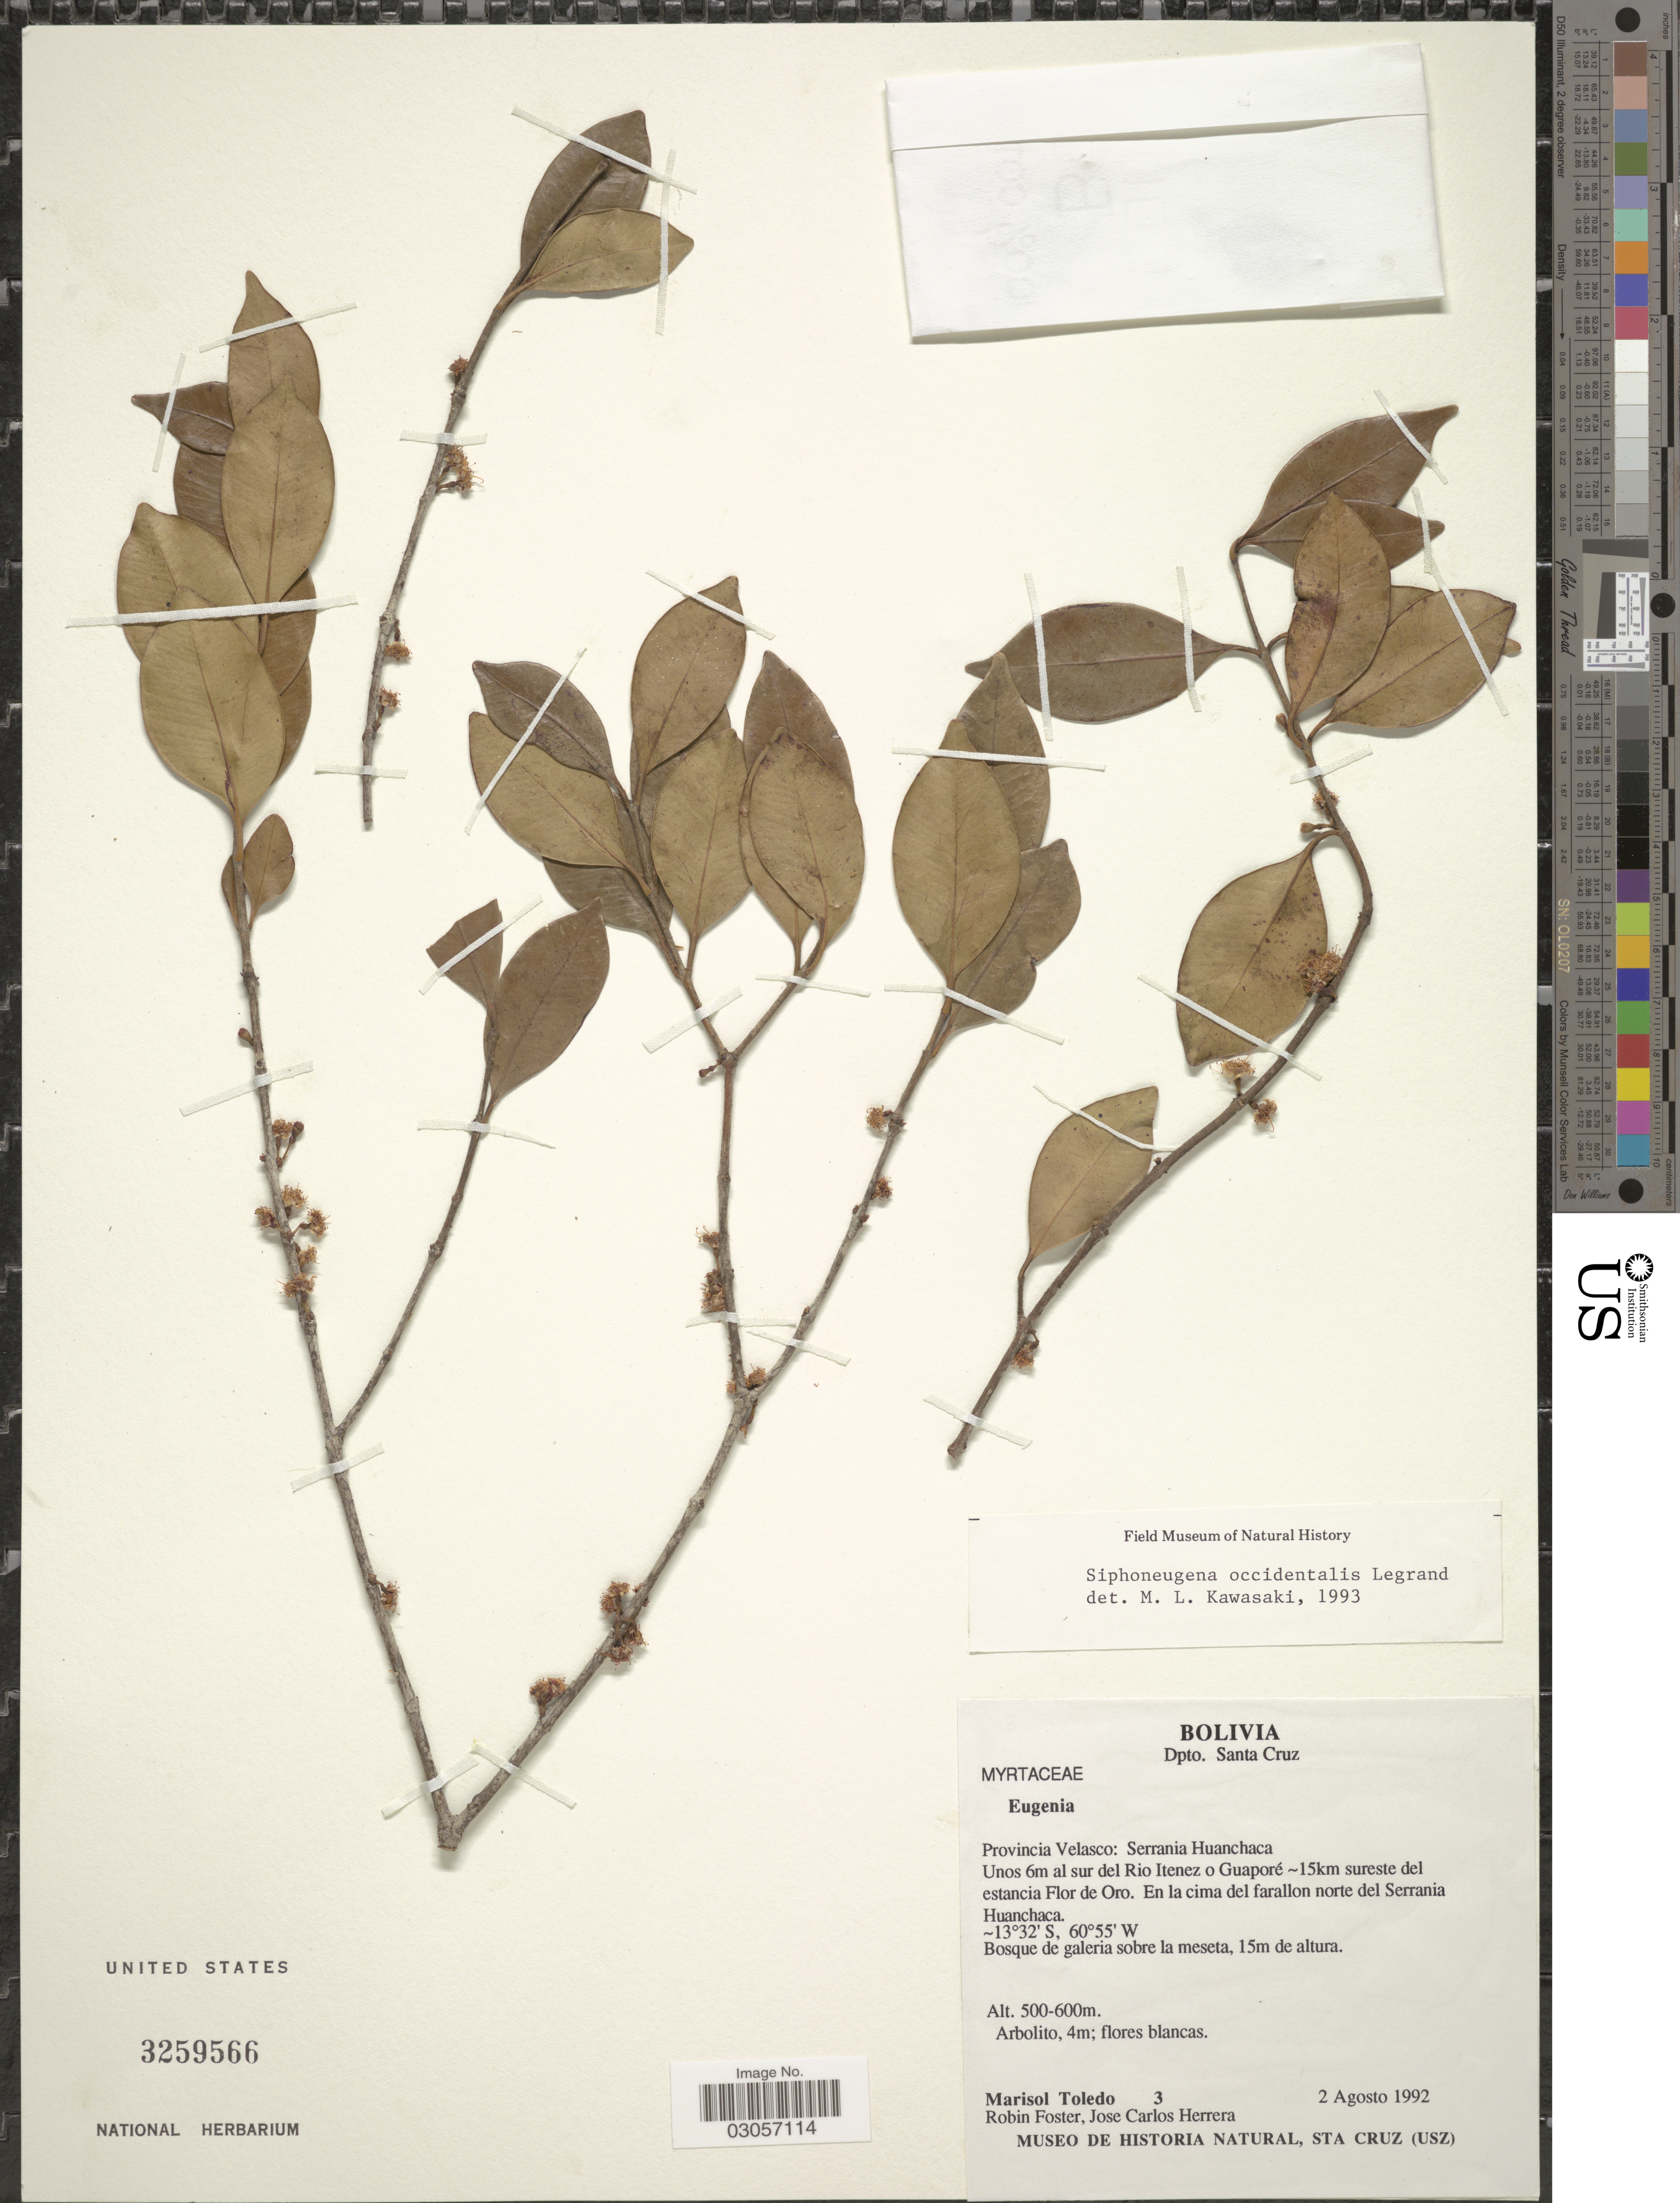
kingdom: Plantae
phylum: Tracheophyta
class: Magnoliopsida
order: Myrtales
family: Myrtaceae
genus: Siphoneugena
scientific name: Siphoneugena occidentalis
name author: D. Legrand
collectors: M. Toledo, R. B. Foster & C. Herrera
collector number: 3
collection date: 1992-08-02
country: Bolivia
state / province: Santa Cruz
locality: Dpto. Santa Cruz, Provincia Velasco: Serrania Huanchaca, Unos 6m al sur del Rio Itenez o Guaporé - 15km sureste del estancia Flor de Oro. En la cima del farallon norte del Serrania Huanchaca.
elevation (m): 500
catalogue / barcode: US 3259566